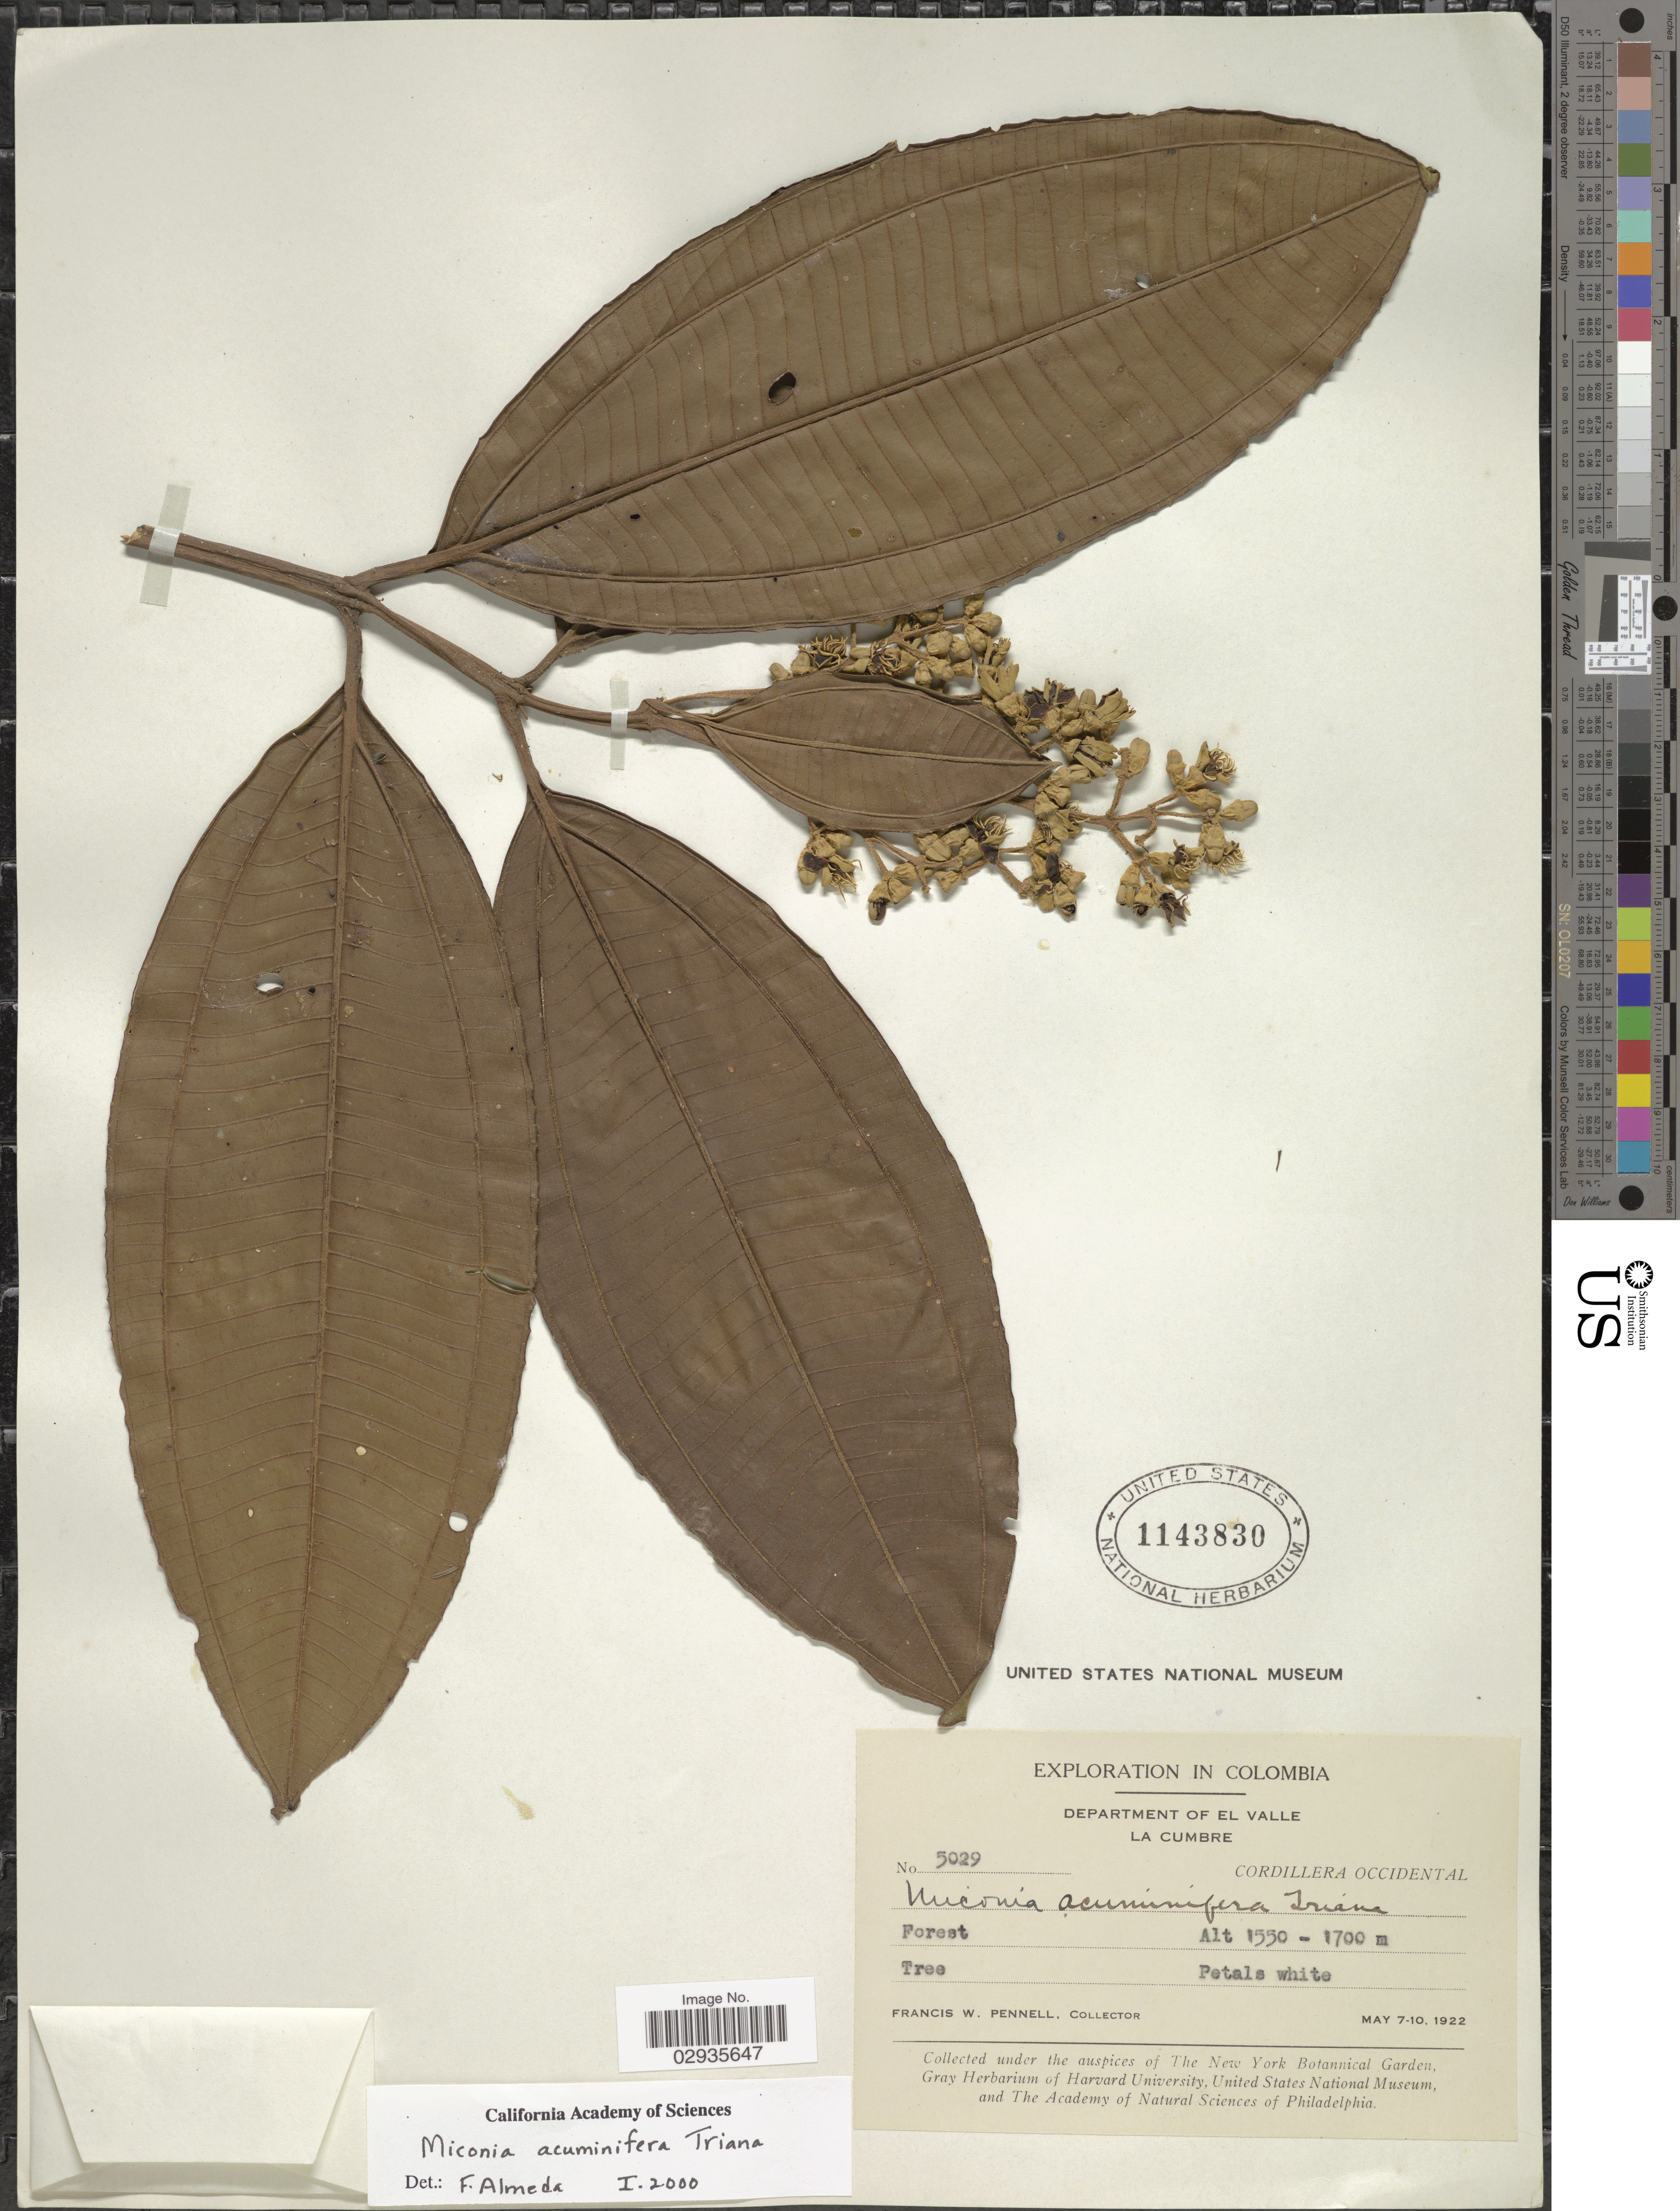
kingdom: Plantae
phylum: Tracheophyta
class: Magnoliopsida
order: Myrtales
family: Melastomataceae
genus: Miconia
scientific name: Miconia acuminifera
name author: Triana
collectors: F. W. Pennell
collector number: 5029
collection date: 1922-05-07/1922-05-10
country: Colombia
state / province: Valle del Cauca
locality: Department of El Valle. La Cumbre. Cordillera Occidental.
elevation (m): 1550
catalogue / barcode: US 1143830